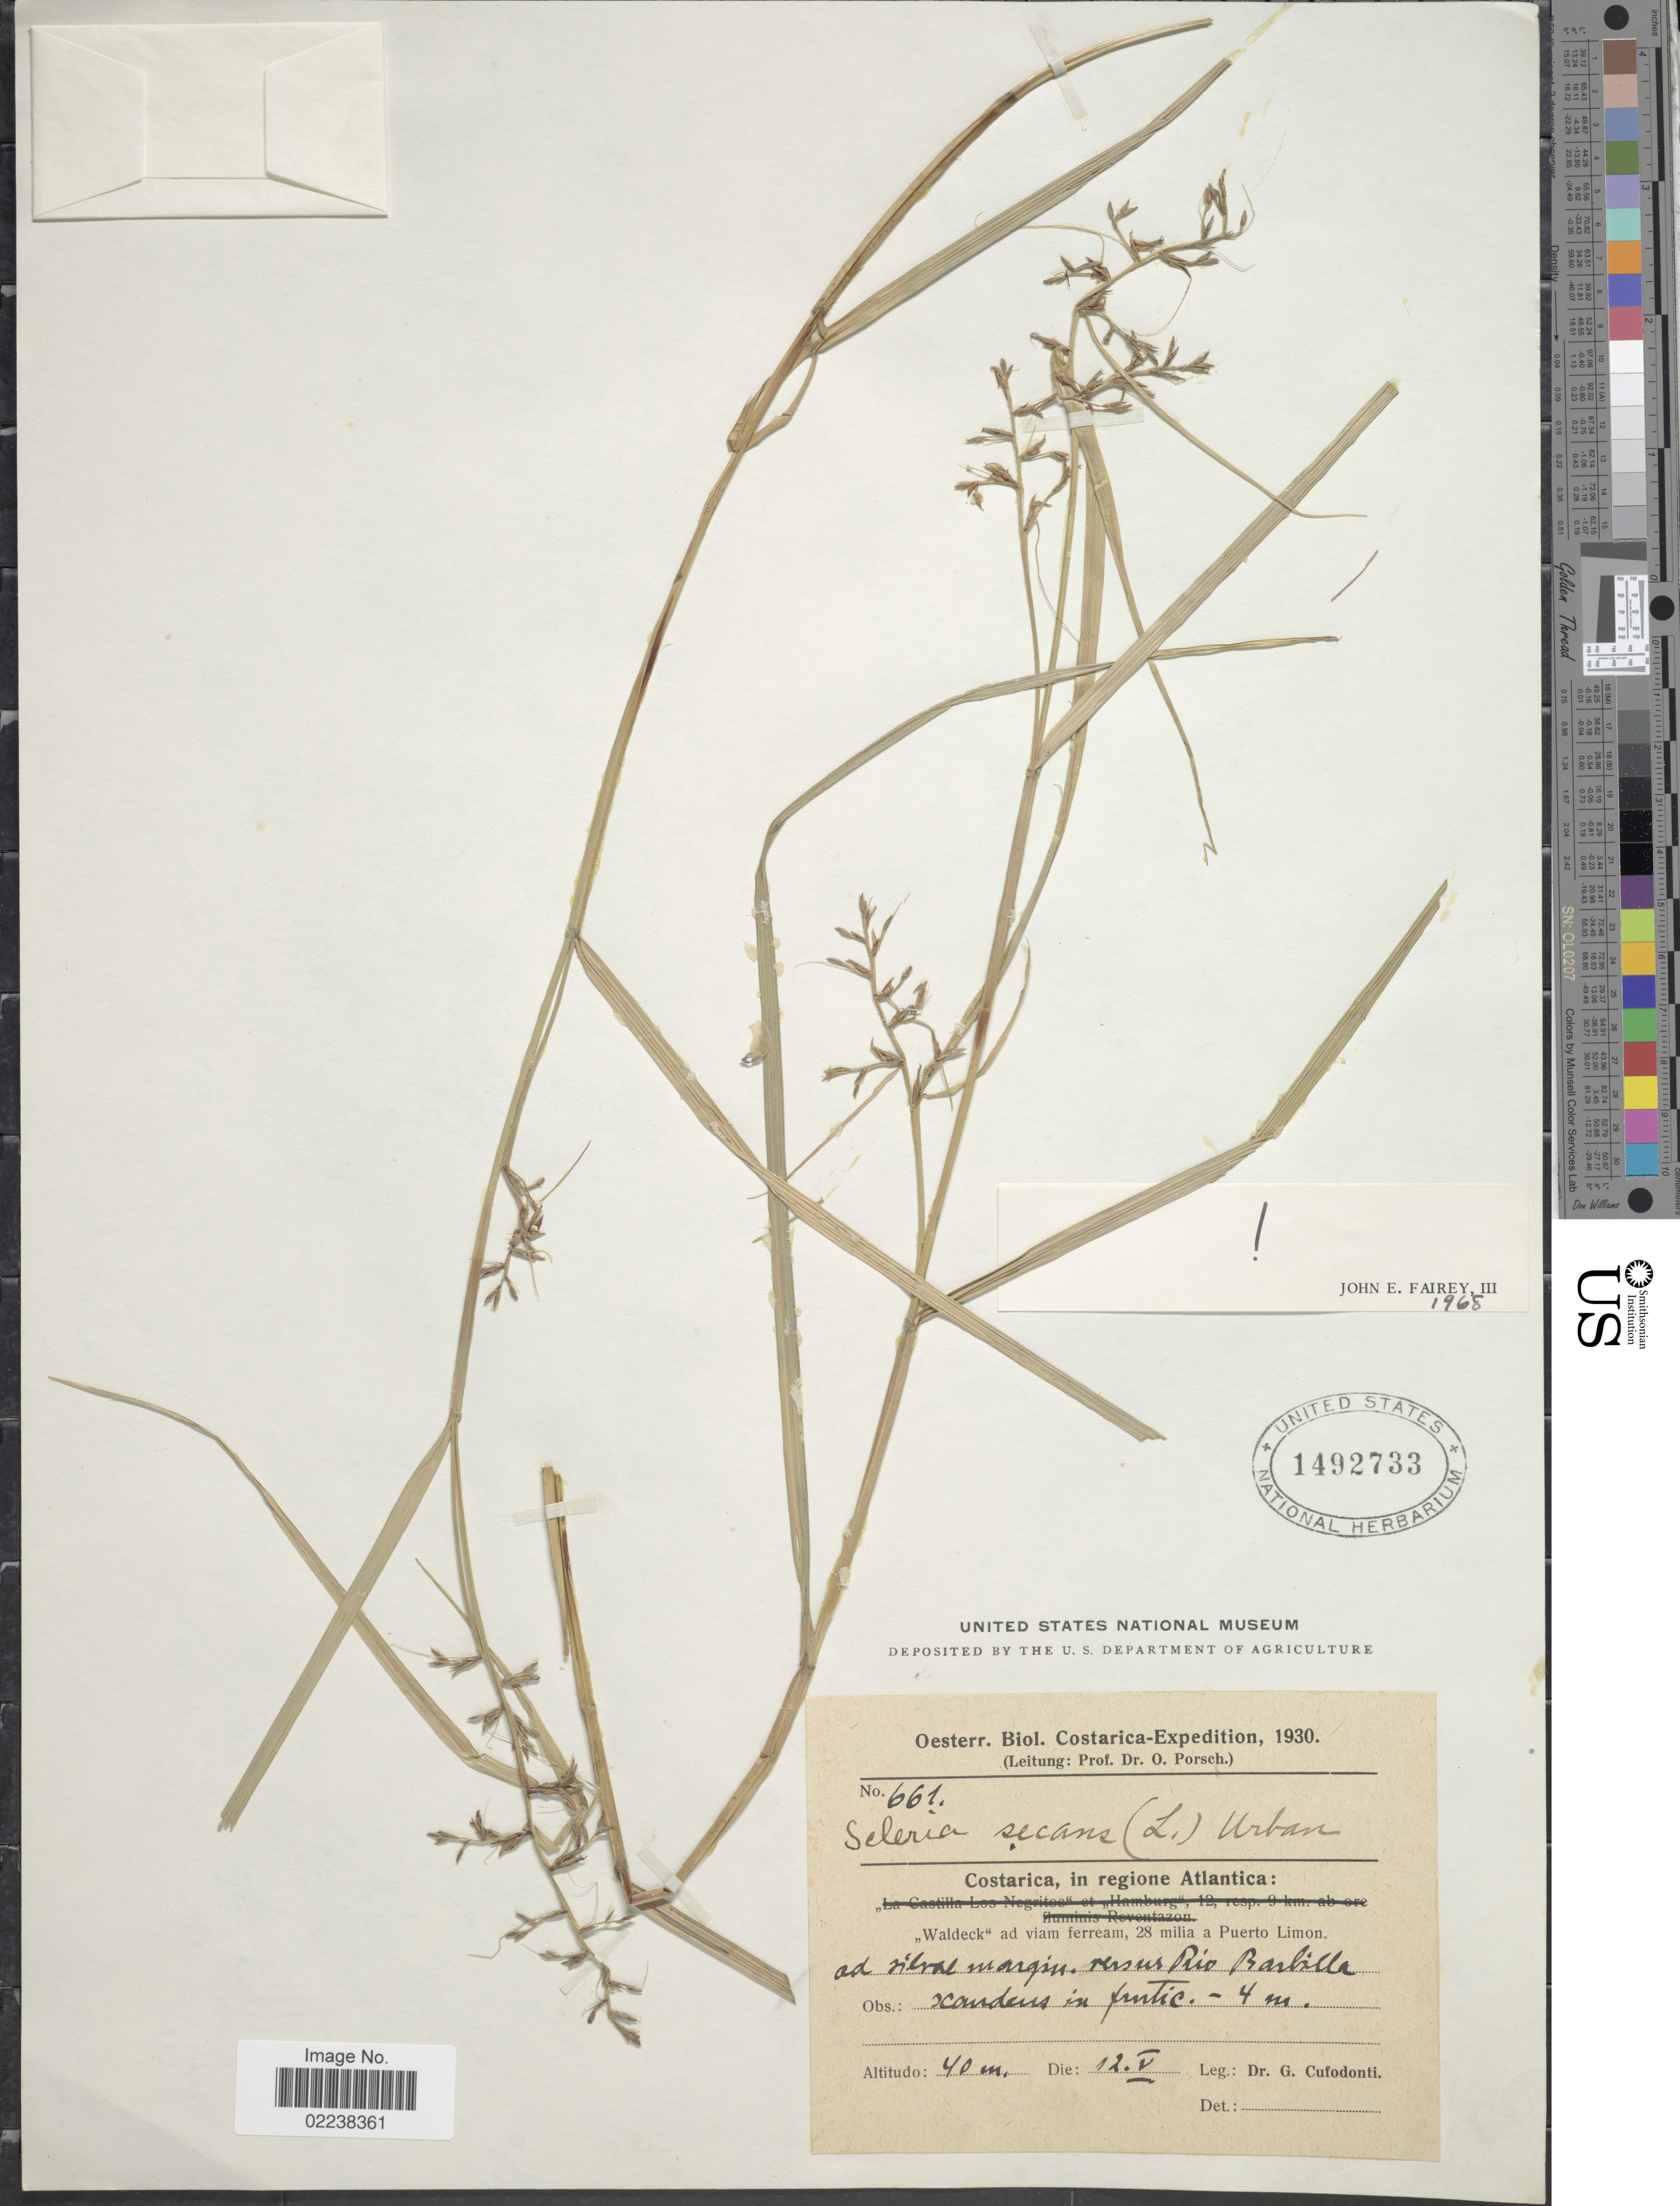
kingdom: Plantae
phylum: Tracheophyta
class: Liliopsida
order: Poales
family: Cyperaceae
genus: Scleria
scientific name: Scleria secans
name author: (L.) Urb.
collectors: G. Cufodontis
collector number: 661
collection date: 1930-05-12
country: Costa Rica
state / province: Limón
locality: Costarica, in regione Atlantica: "Waldeck" ad viam ferream, 28 milia a Puerto Limon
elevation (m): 40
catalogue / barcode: US 1492733